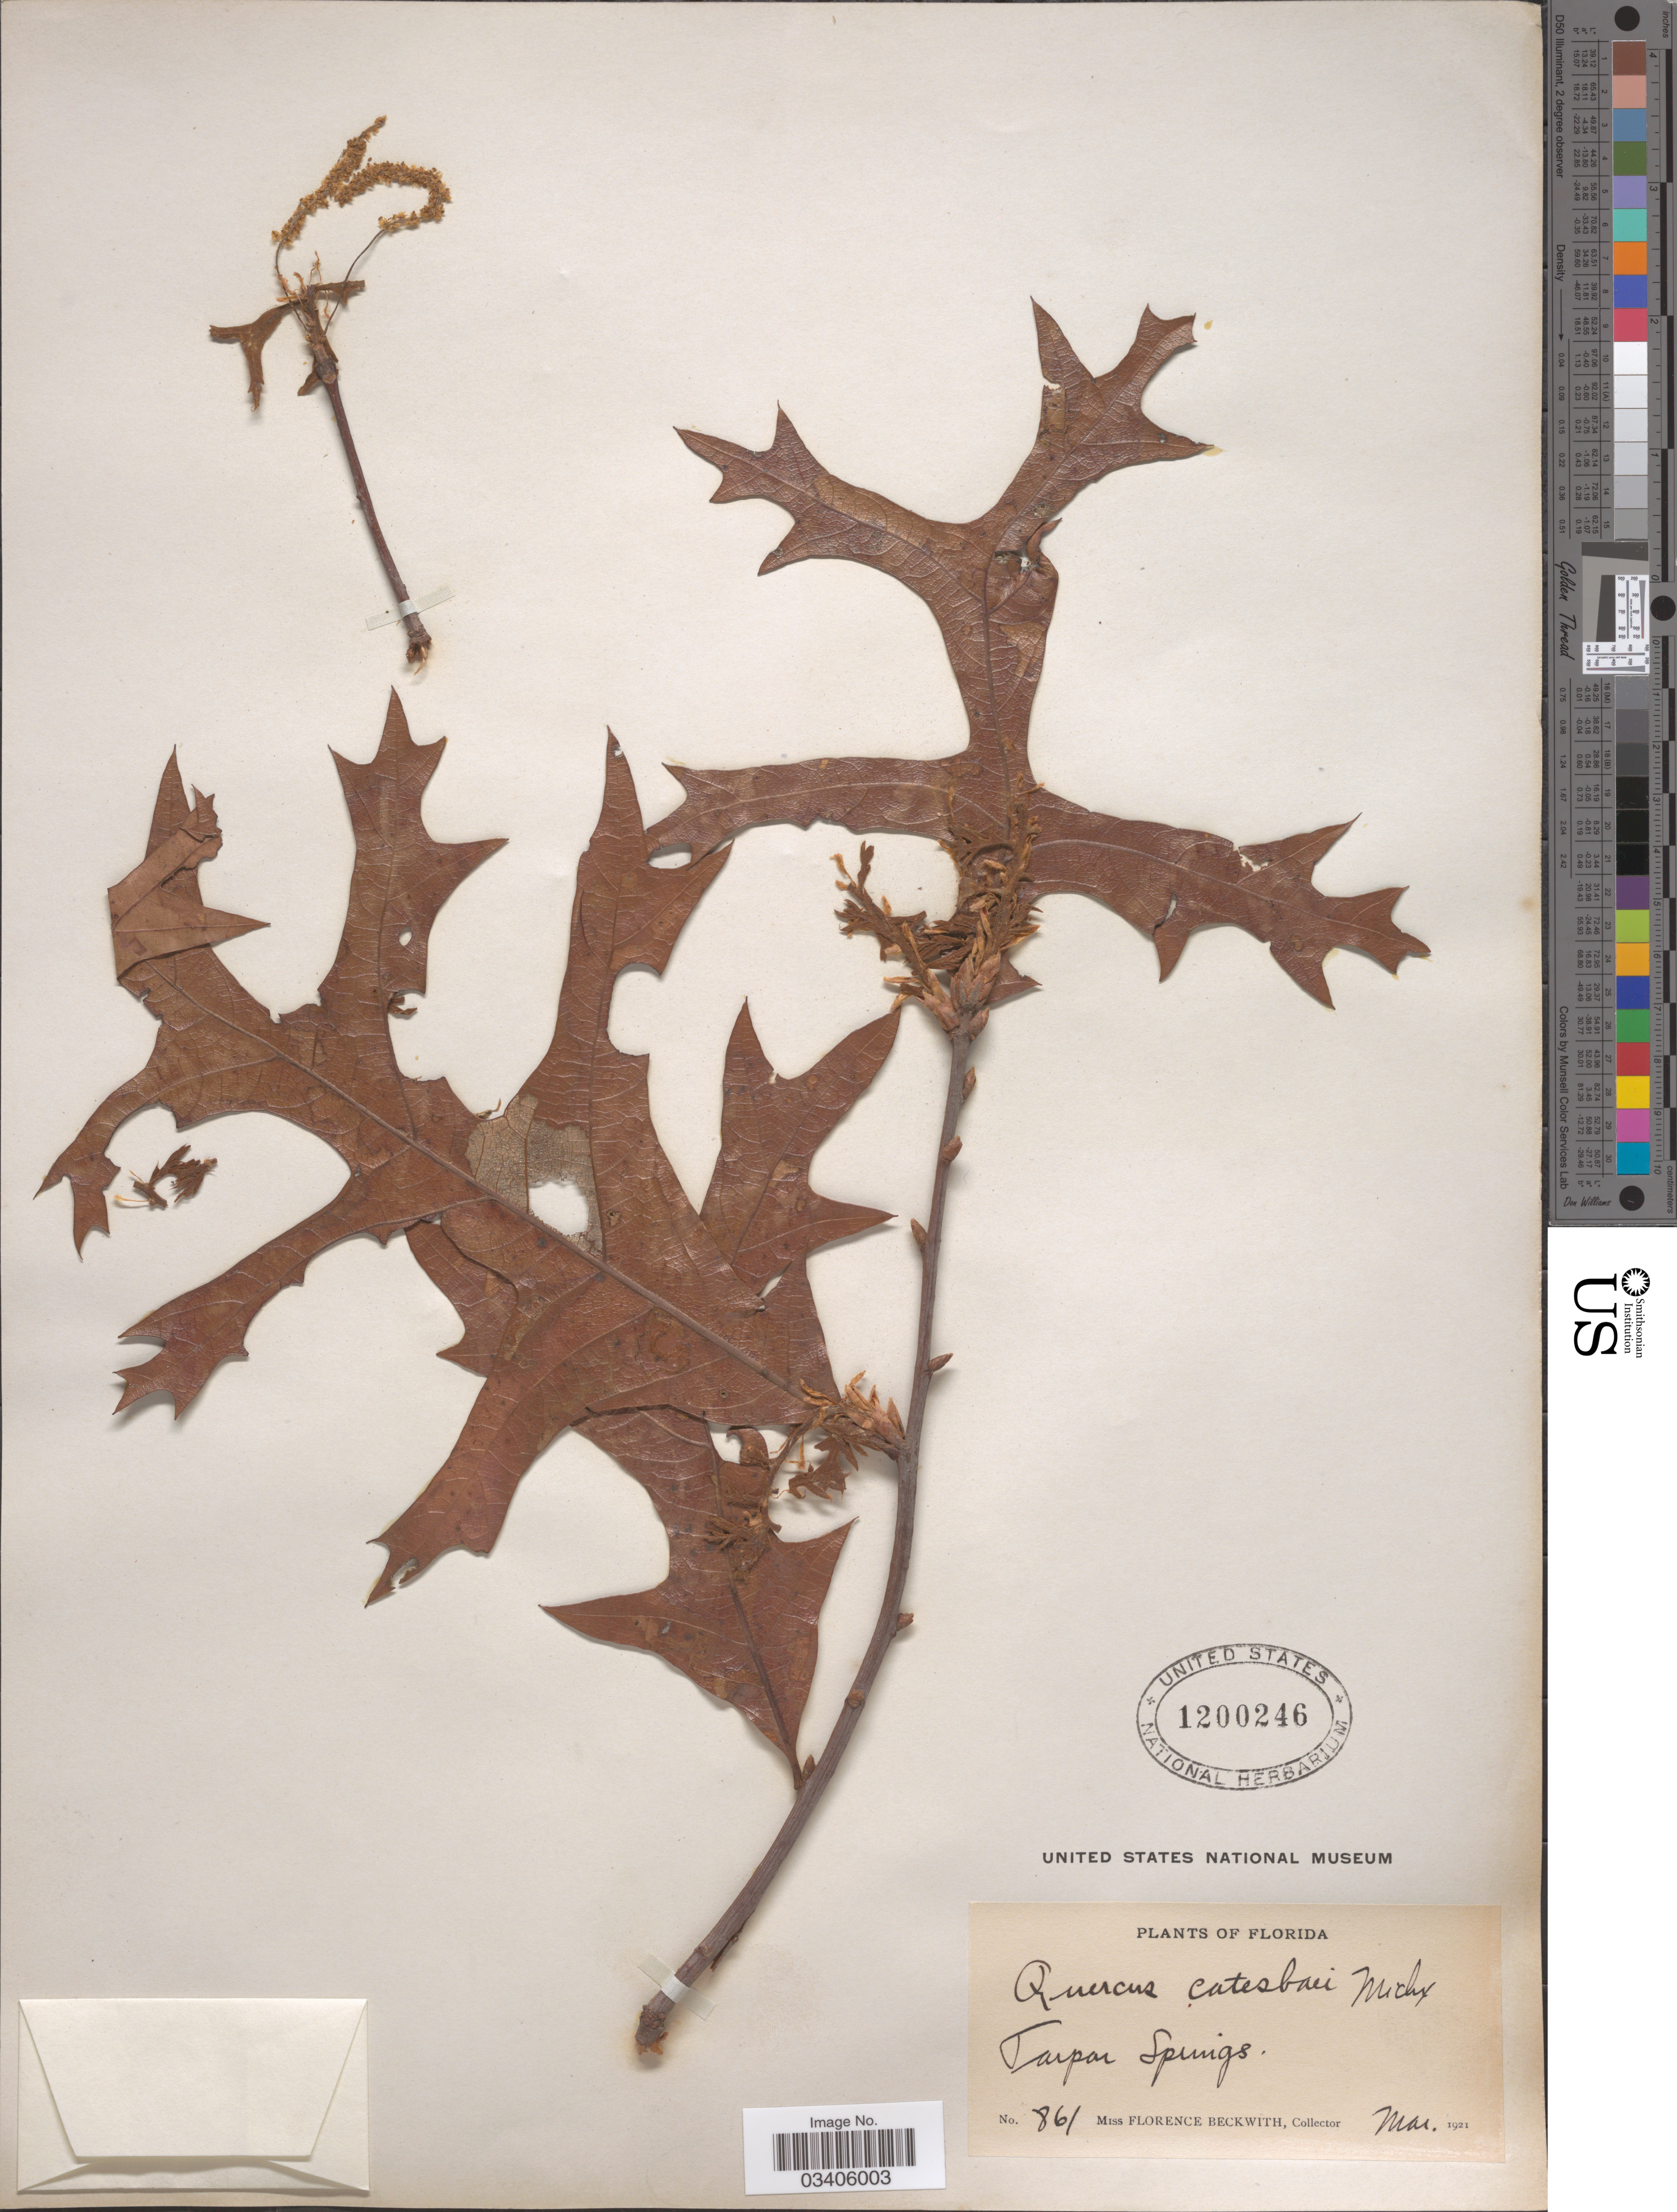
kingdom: Plantae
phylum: Tracheophyta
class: Magnoliopsida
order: Fagales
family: Fagaceae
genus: Quercus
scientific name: Quercus laevis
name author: Walter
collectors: F. Beckwith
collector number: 861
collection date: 1921-03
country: United States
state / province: Florida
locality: Tarpon Springs.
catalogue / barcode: US 1200246